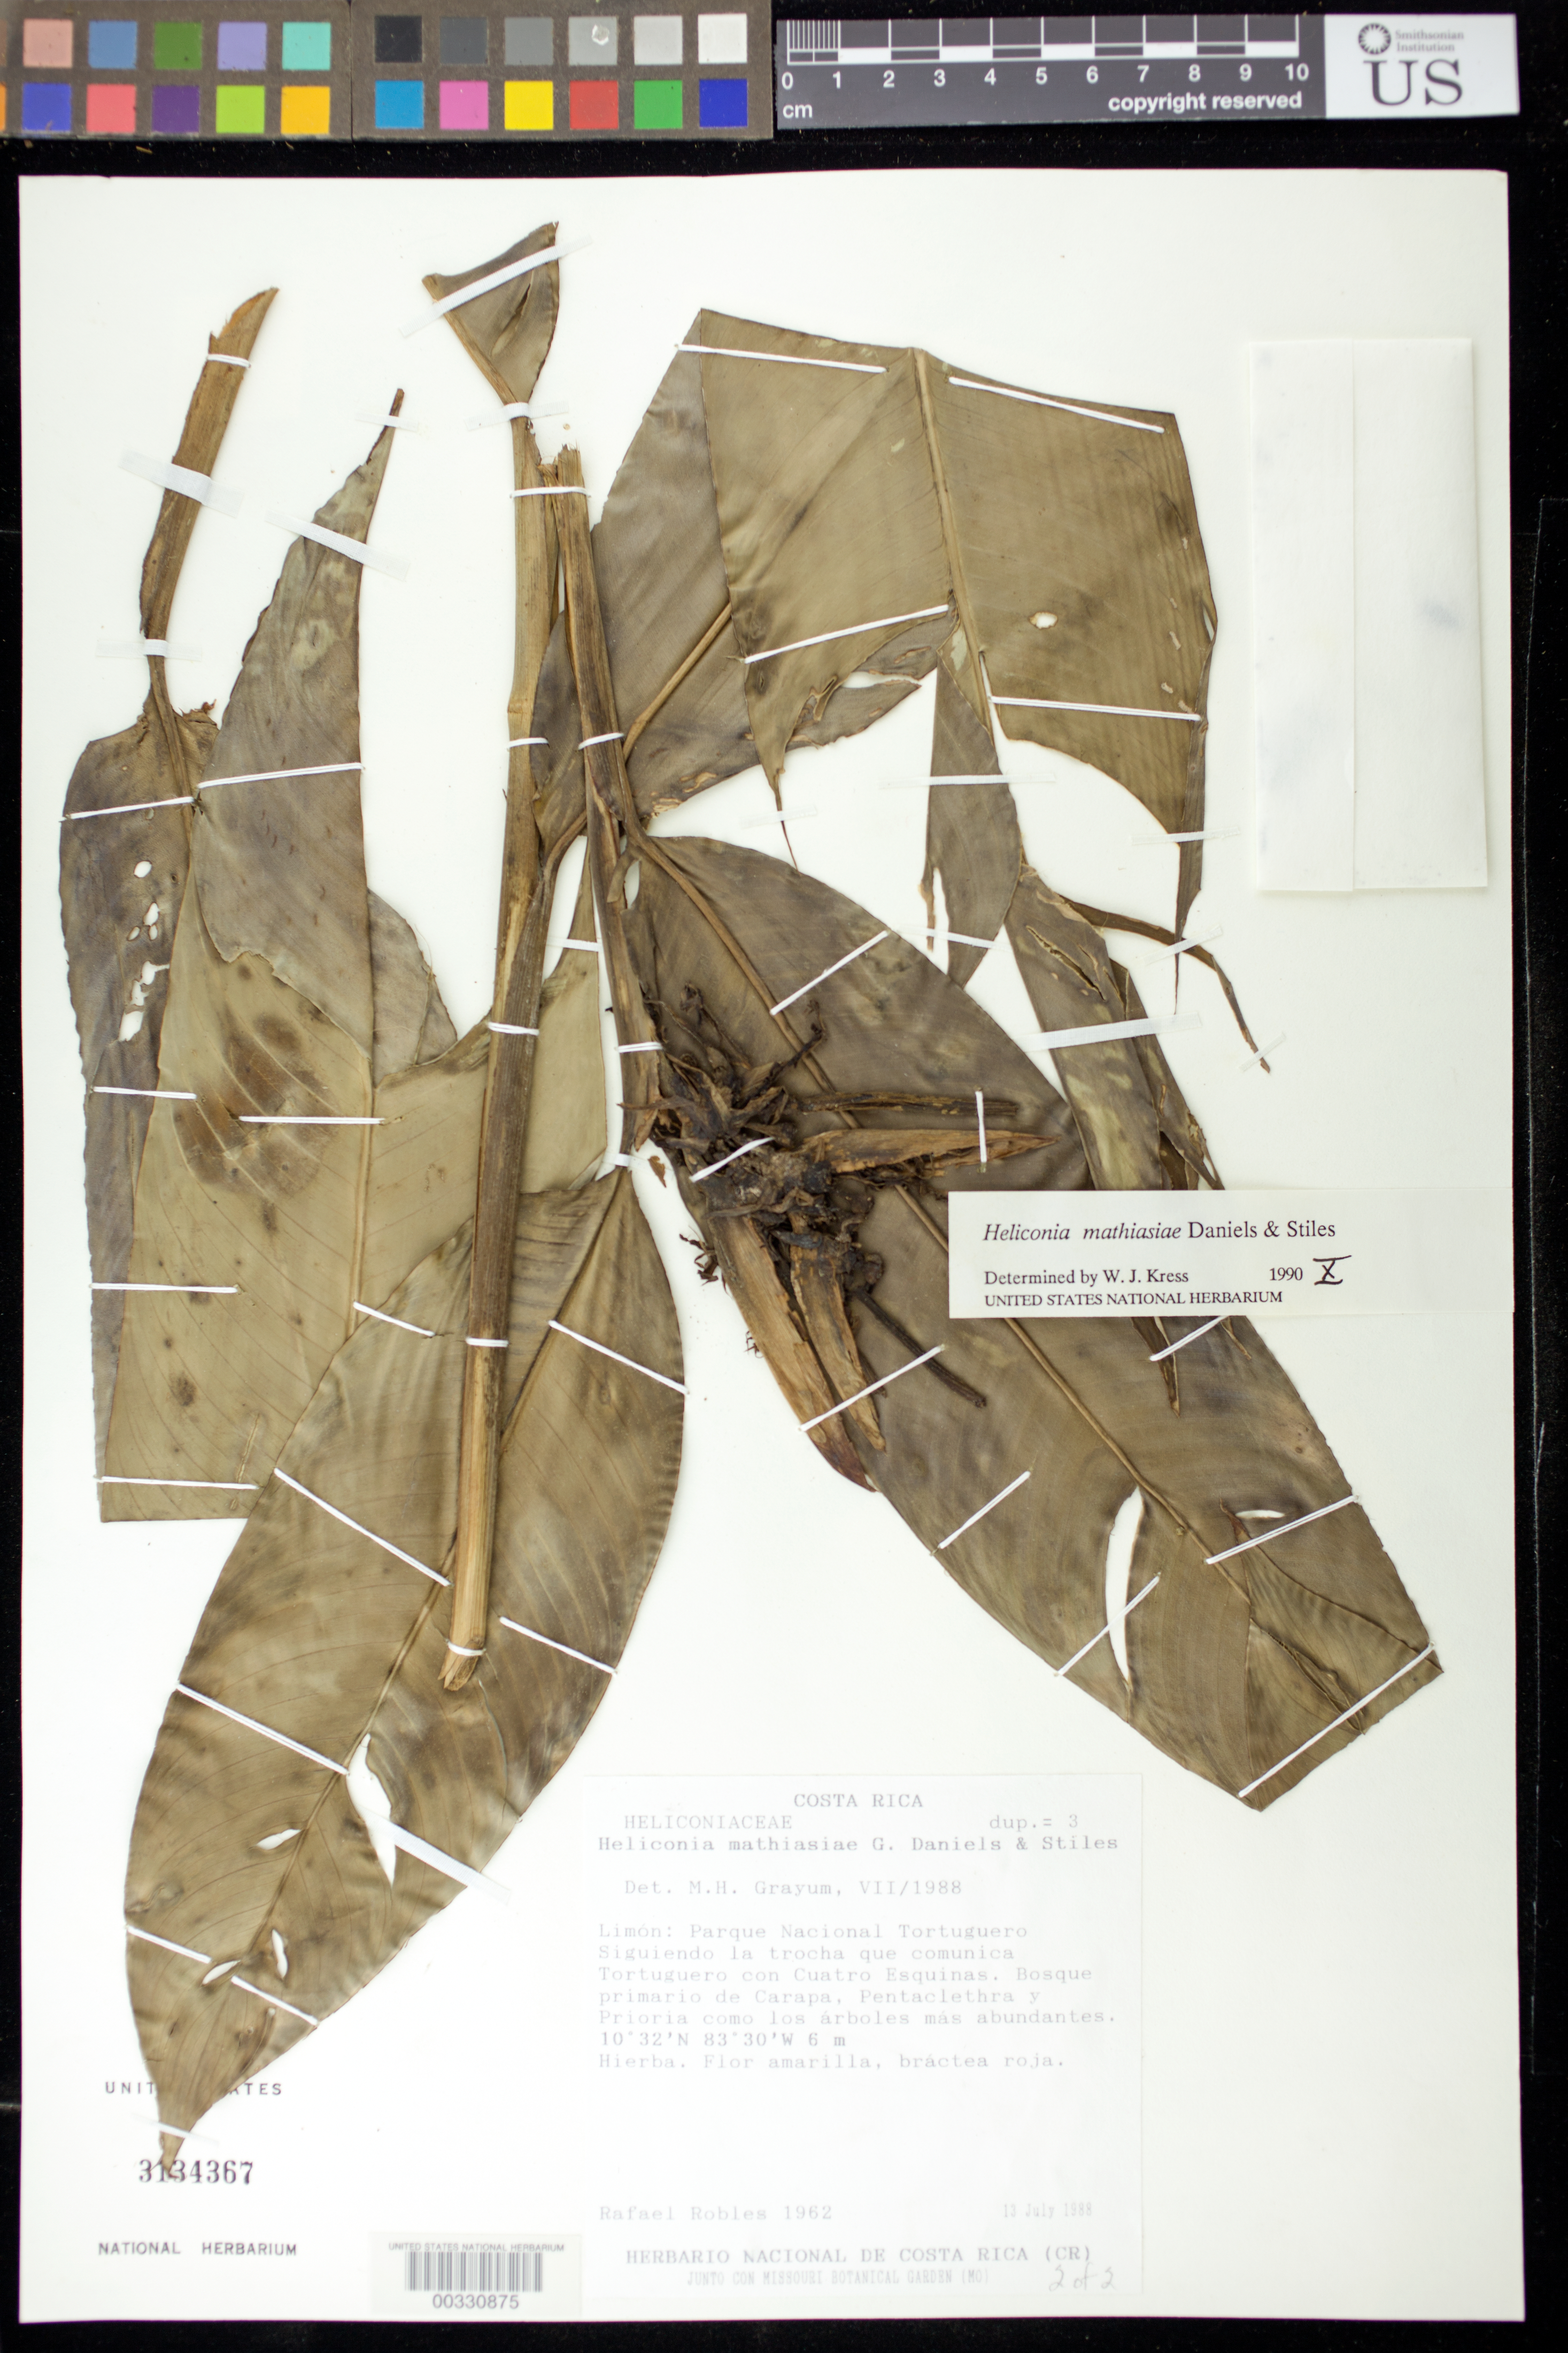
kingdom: Plantae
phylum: Tracheophyta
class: Liliopsida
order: Zingiberales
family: Heliconiaceae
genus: Heliconia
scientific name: Heliconia mathiasiae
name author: G.S. Daniels & F.G. Stiles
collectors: R. Robles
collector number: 1962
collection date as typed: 13 Jul 1988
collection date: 1988-07-13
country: Costa Rica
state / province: Limón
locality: Parque nacional tortuguero siguiendo trail to tortuguero with cuatro esquinas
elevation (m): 6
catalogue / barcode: US 3134367